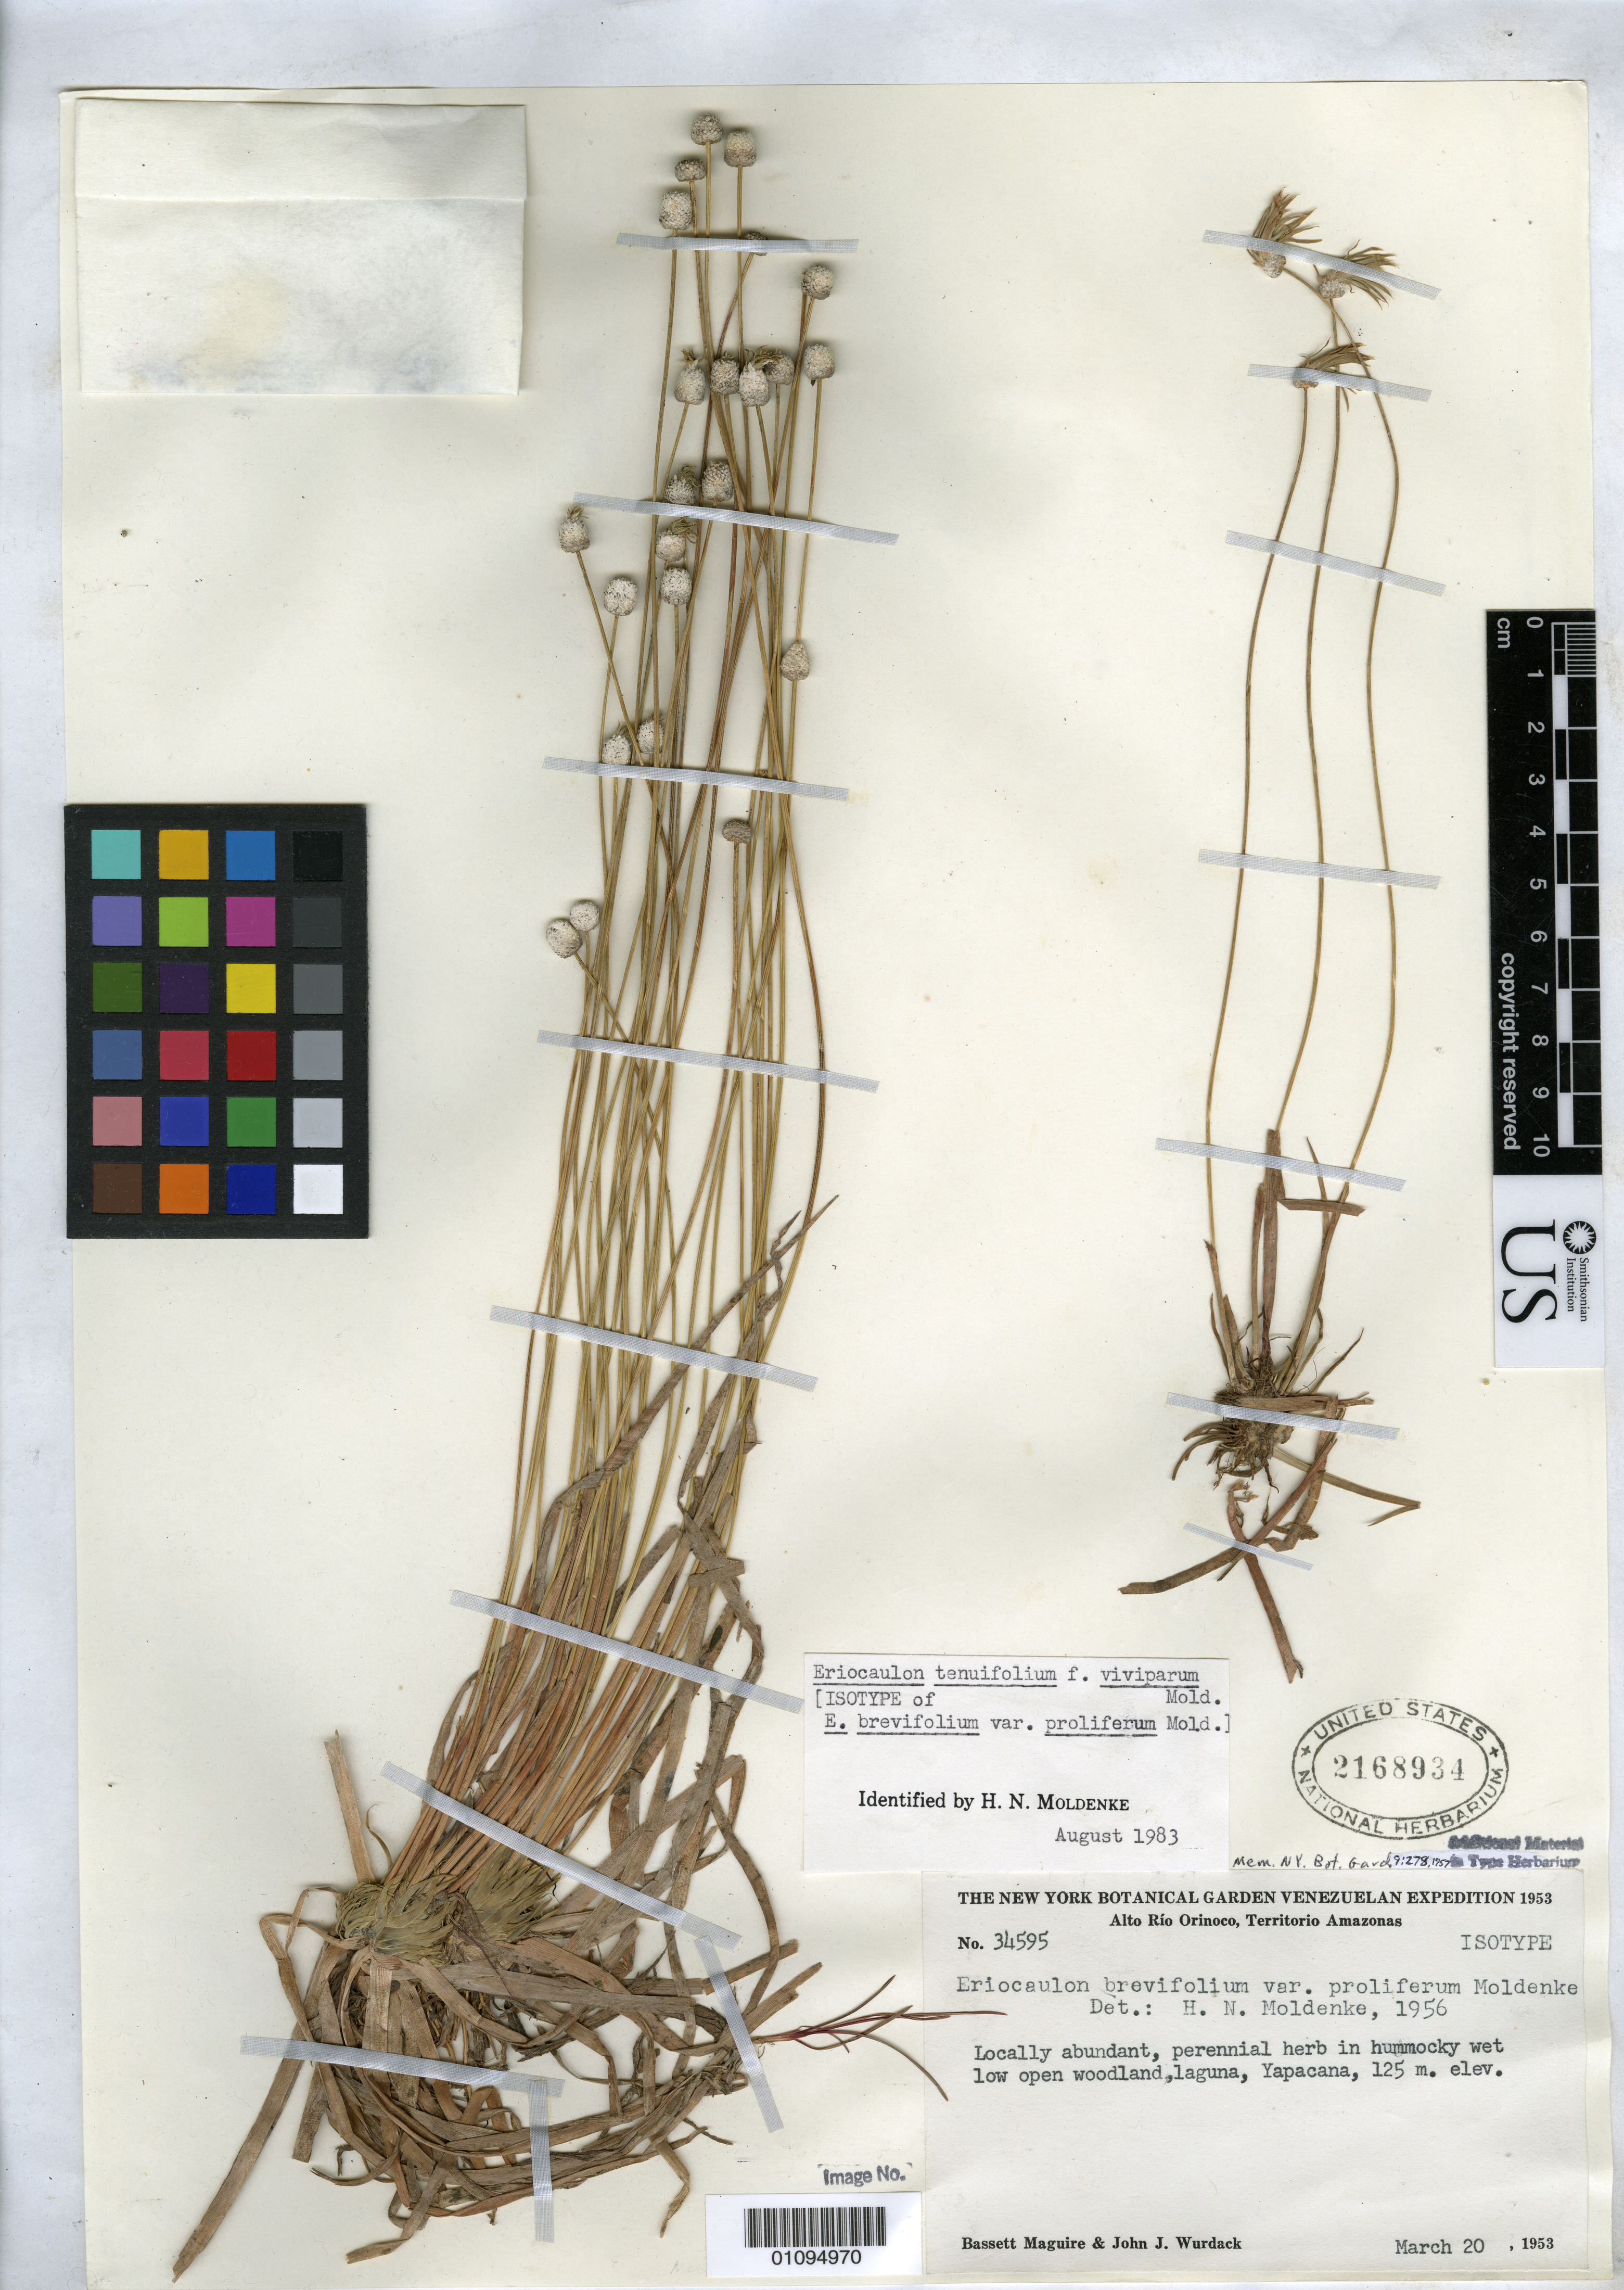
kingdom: Plantae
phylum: Tracheophyta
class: Liliopsida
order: Poales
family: Eriocaulaceae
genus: Eriocaulon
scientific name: Eriocaulon brevifolium var. proliferum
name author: Moldenke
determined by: Moldenke, H. N.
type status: Isotype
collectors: B. Maguire & J. J. Wurdack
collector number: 34595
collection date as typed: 20 Mar 1953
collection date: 1953-03-20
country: Venezuela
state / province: Amazonas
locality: Rio Orinoco, Yapacana.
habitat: Locally abundant, in hummocky wet low open woodland, laguna.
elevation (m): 125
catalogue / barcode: US 2168934